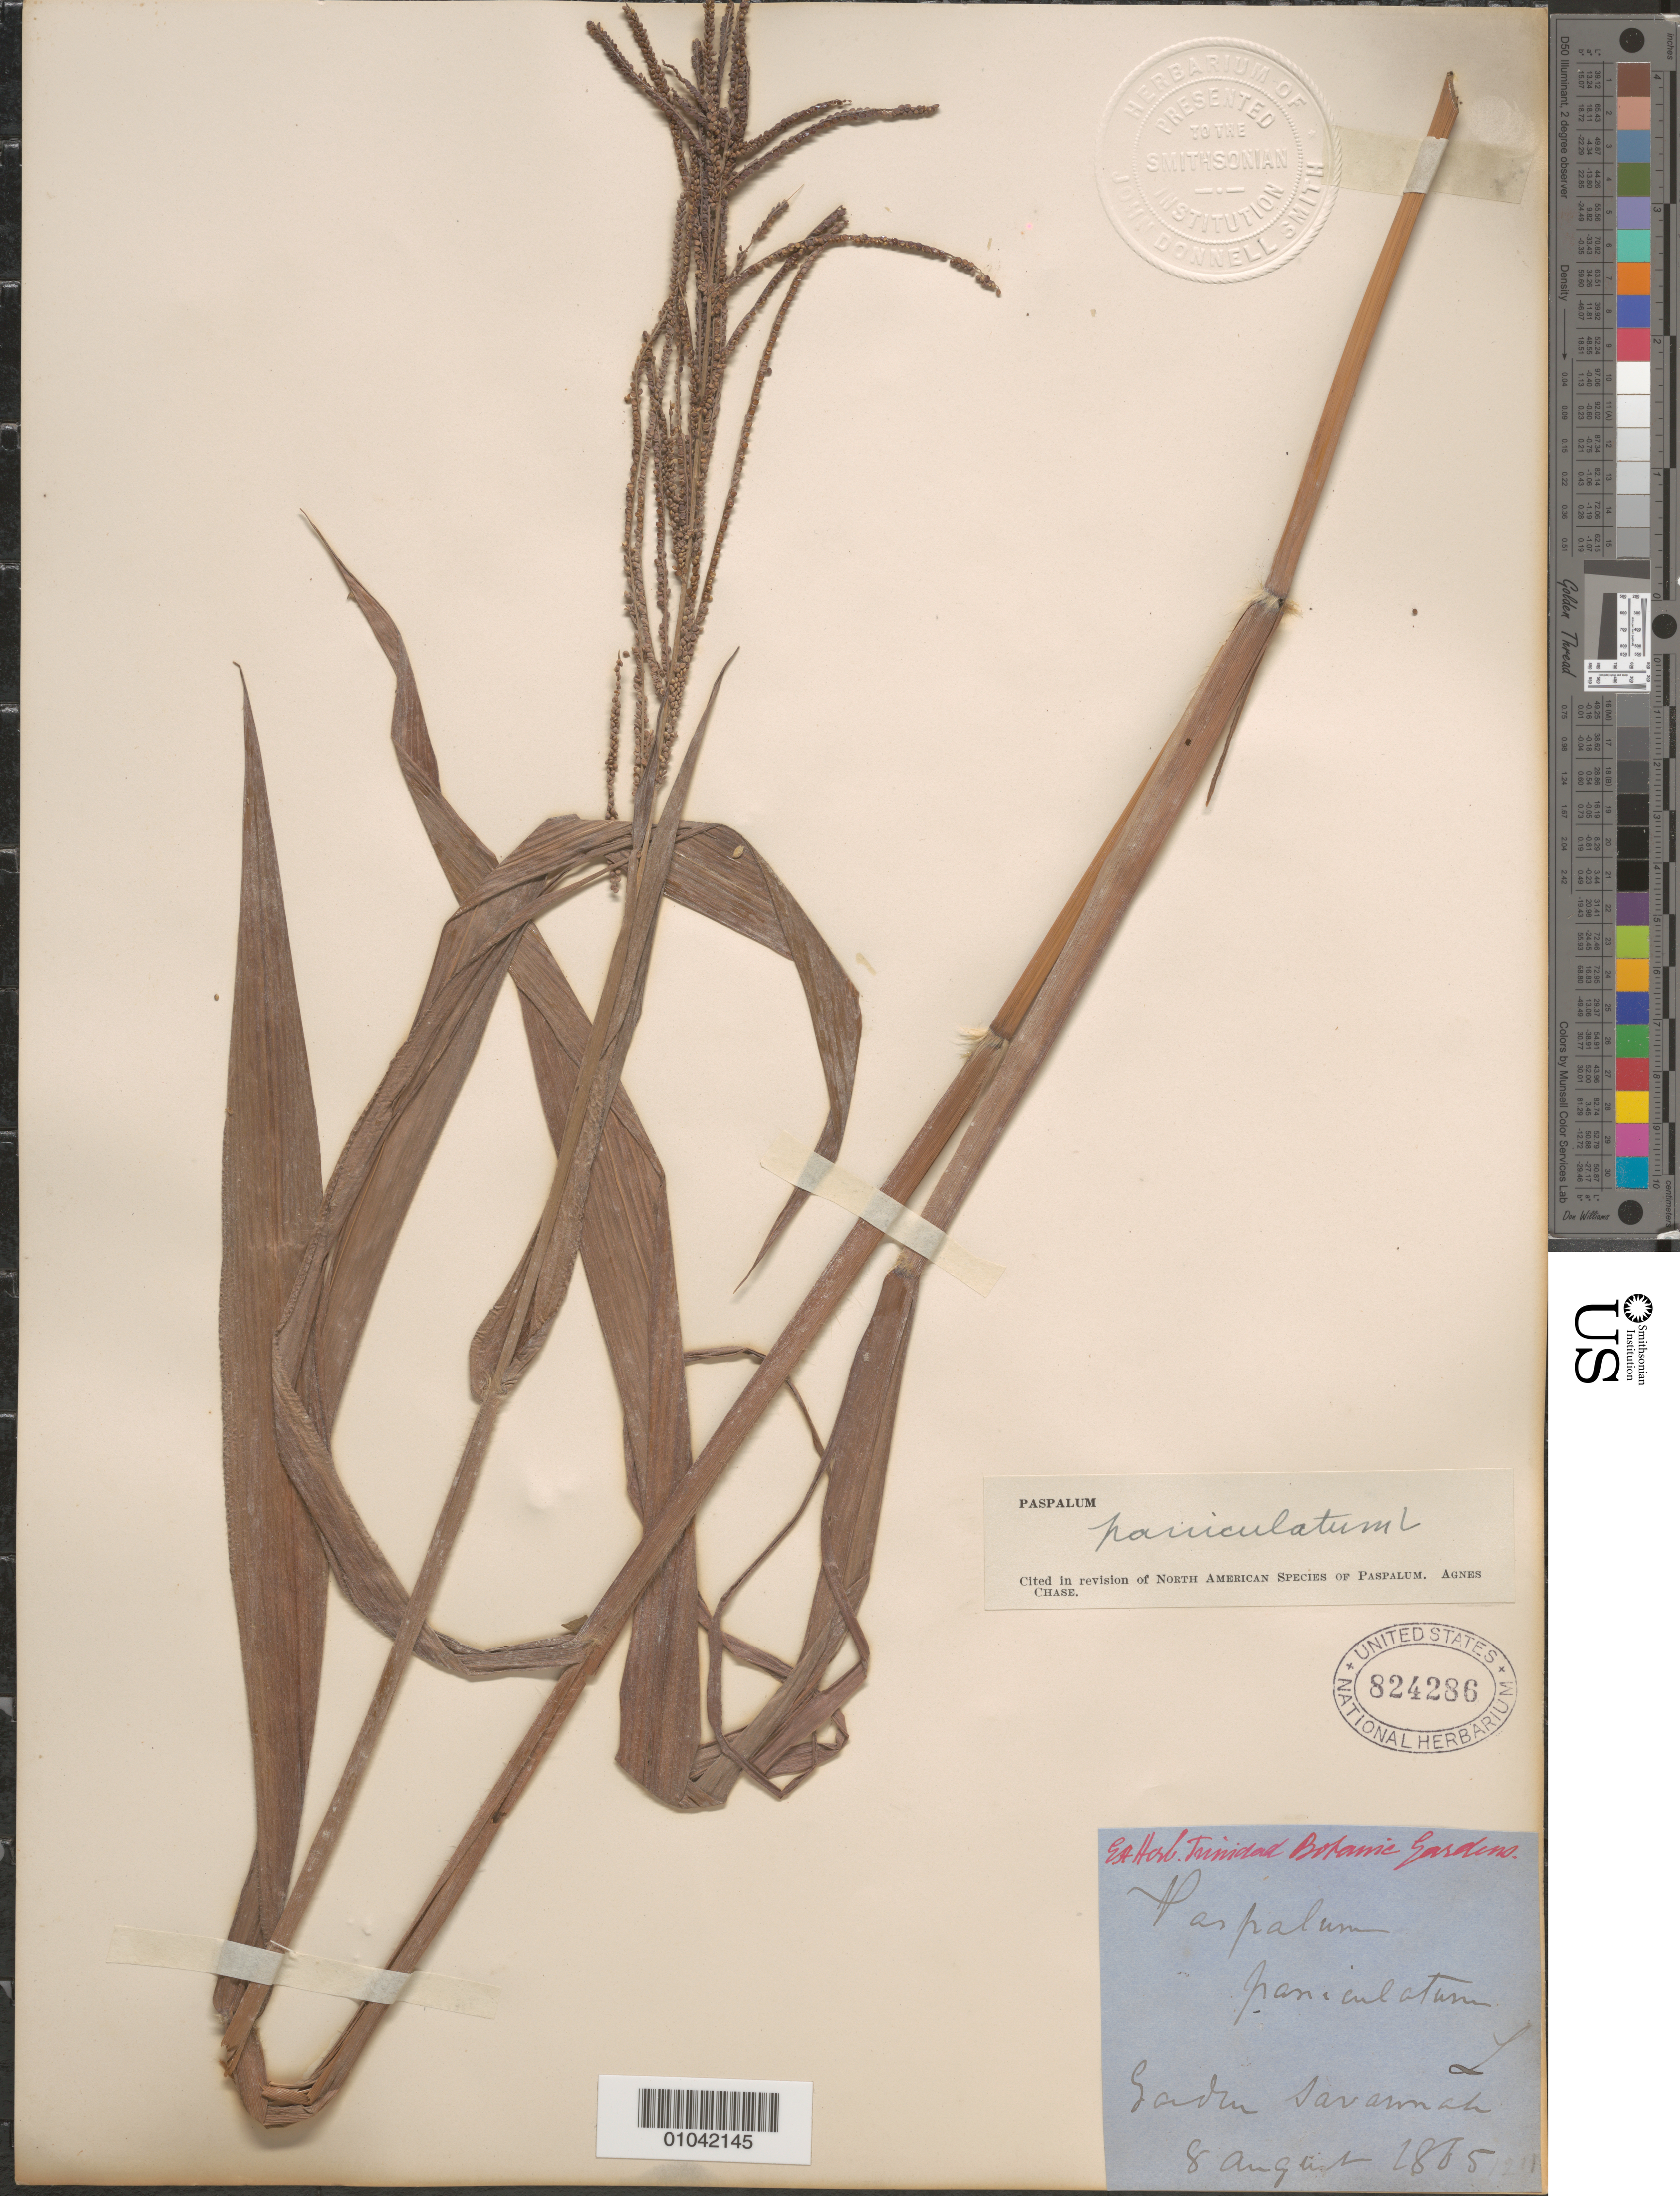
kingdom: Plantae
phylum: Tracheophyta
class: Liliopsida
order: Poales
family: Poaceae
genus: Paspalum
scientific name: Paspalum paniculatum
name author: L.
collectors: ex herb. Bot. Gard. Trinidad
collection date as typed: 1865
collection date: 1865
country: Trinidad and Tobago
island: Trinidad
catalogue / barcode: US 824286